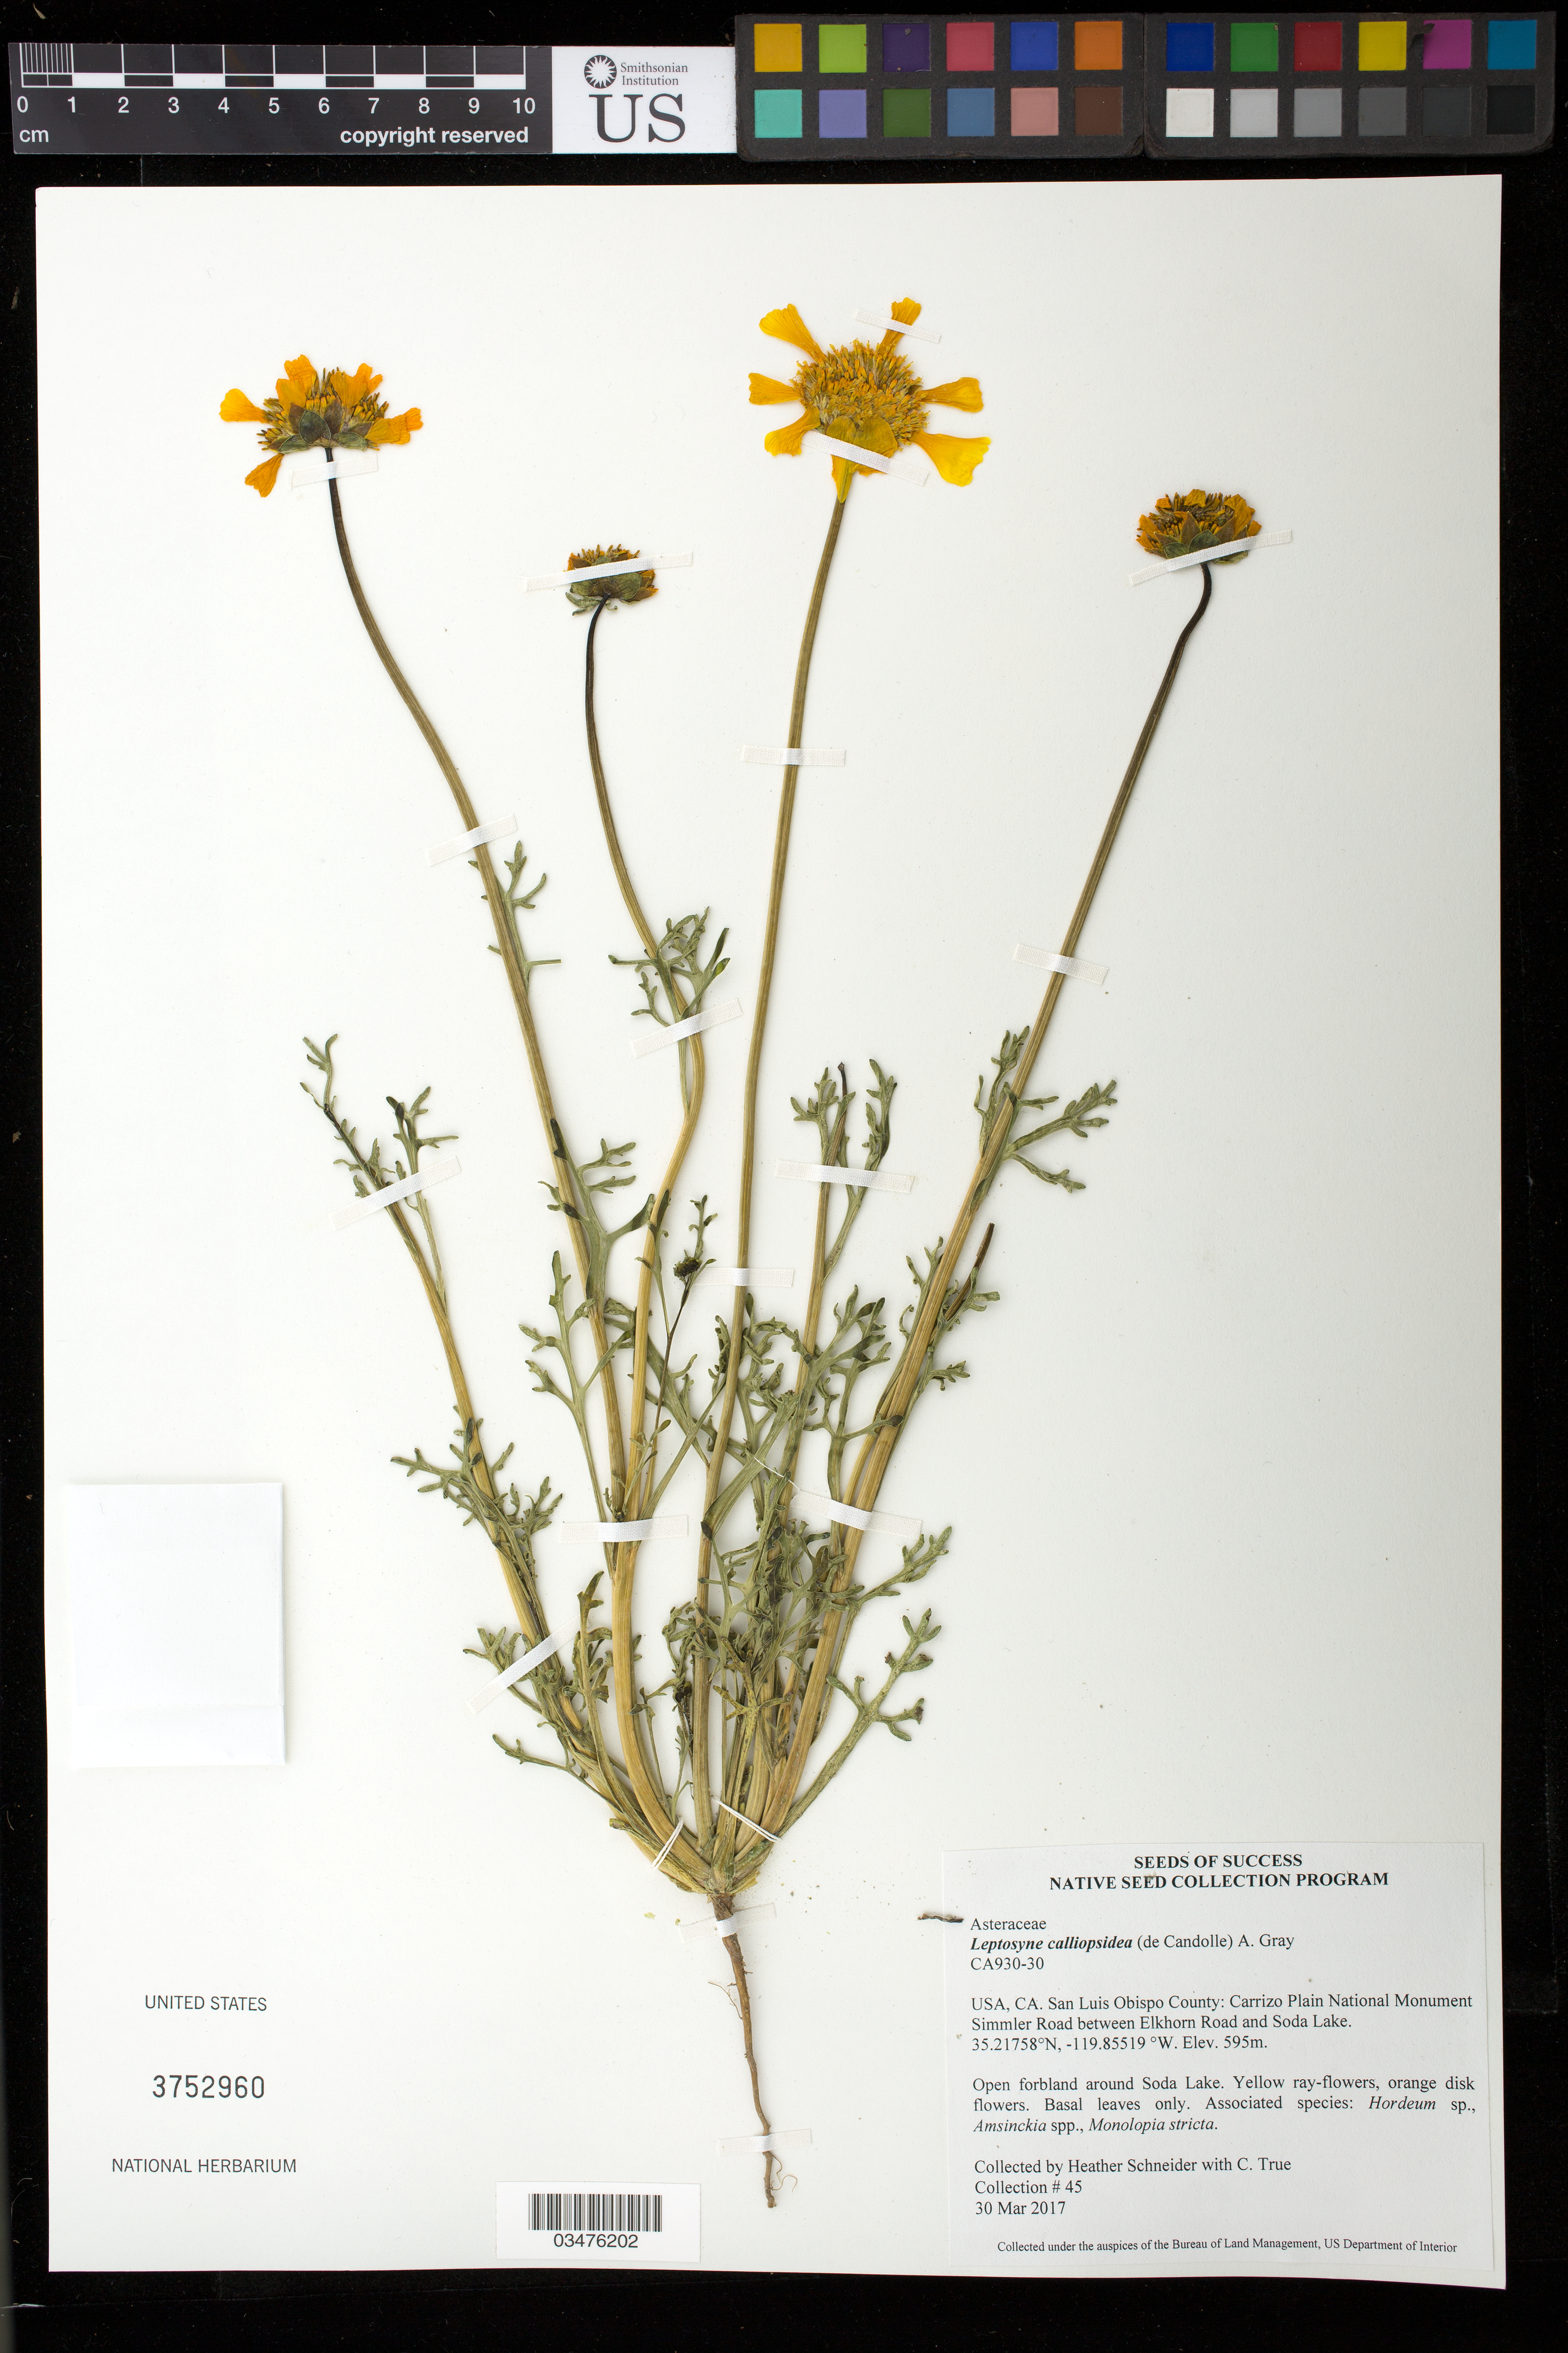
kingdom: Plantae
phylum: Tracheophyta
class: Magnoliopsida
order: Asterales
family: Asteraceae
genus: Leptosyne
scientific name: Leptosyne calliopsidea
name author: (DC.) A. Gray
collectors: H. Schneider & C. True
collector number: CA930-30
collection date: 2017-03-30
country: United States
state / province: California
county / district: San Luis Obispo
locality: Carrizo Plain National Monument, Simmler Rd. between Elkhorn Rd and Soda Lake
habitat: Open forbland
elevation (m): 595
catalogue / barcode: US 3752960